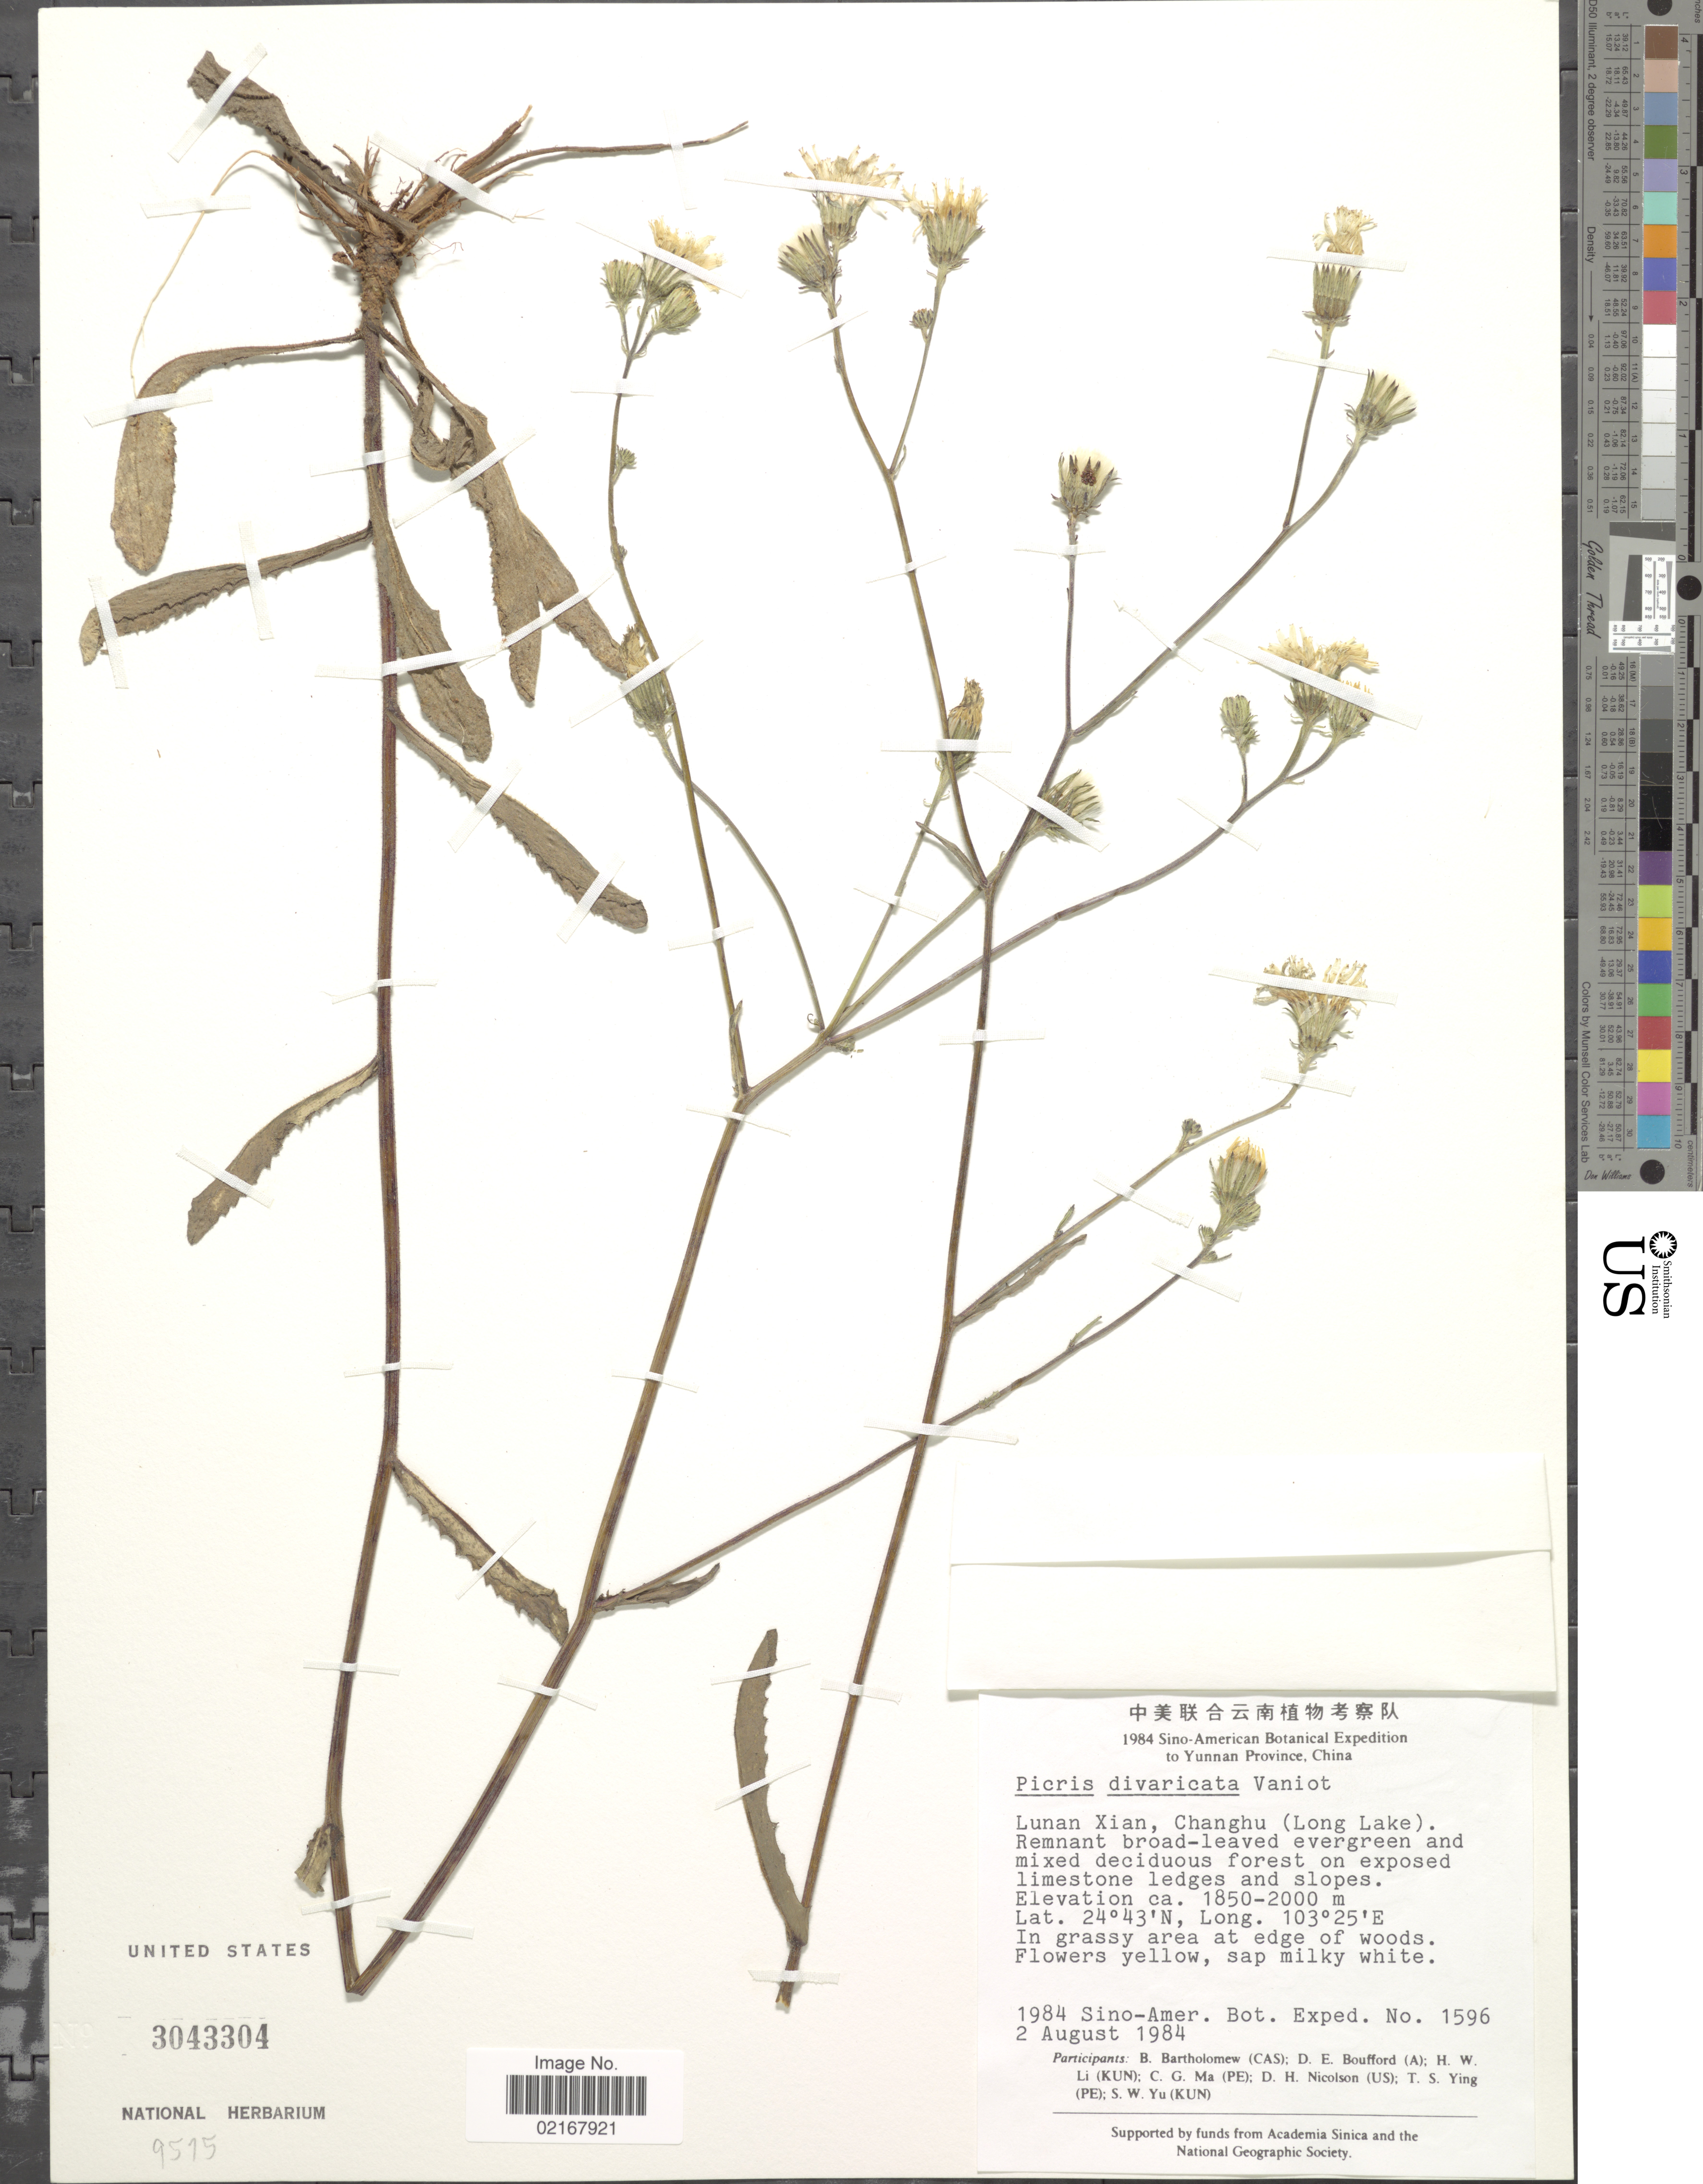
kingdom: Plantae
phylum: Tracheophyta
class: Magnoliopsida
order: Asterales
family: Asteraceae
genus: Picris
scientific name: Picris divaricata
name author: Vaniot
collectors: Sino-Amer. Bot. Exped. 1984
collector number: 1596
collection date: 1984-08-02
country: China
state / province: Yunnan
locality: Lunan Xian, Changhu (Long Lake)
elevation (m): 1850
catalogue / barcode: US 3043304